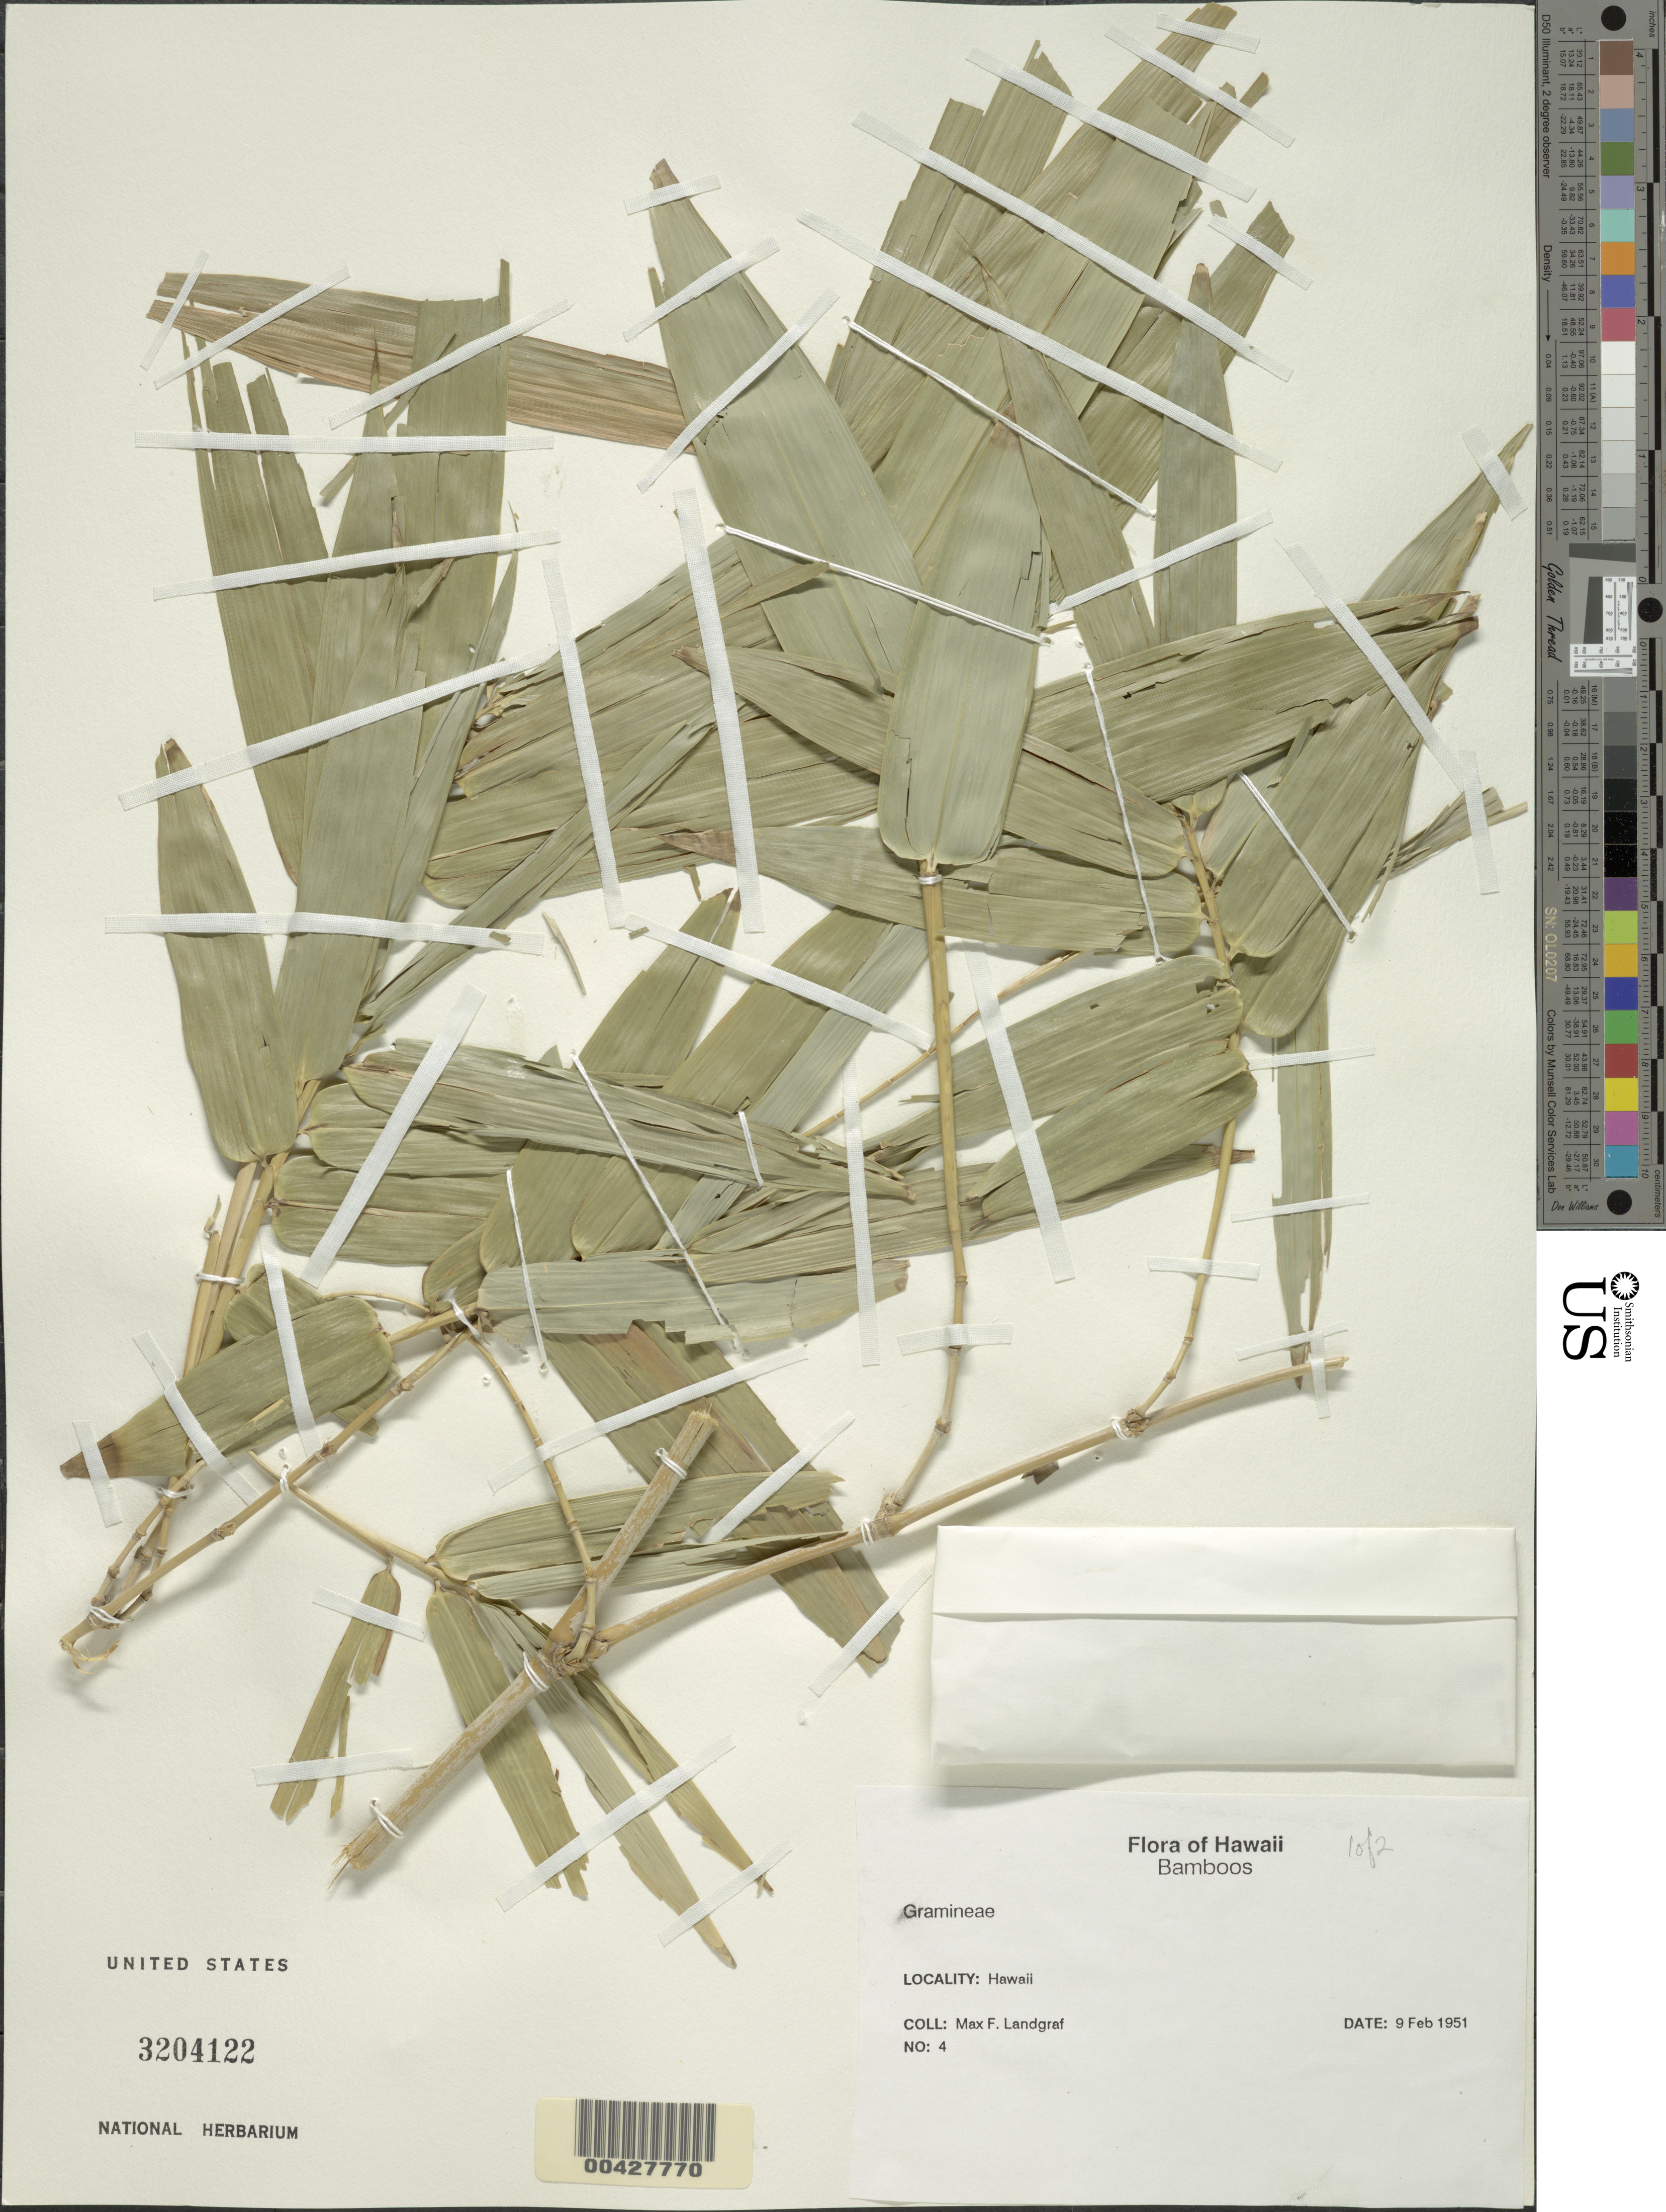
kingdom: Plantae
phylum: Tracheophyta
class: Liliopsida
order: Poales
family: Poaceae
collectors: M. Landgraf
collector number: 4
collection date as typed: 09 Feb 1951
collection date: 1951-02-09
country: United States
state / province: Hawaii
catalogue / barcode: US 3204122